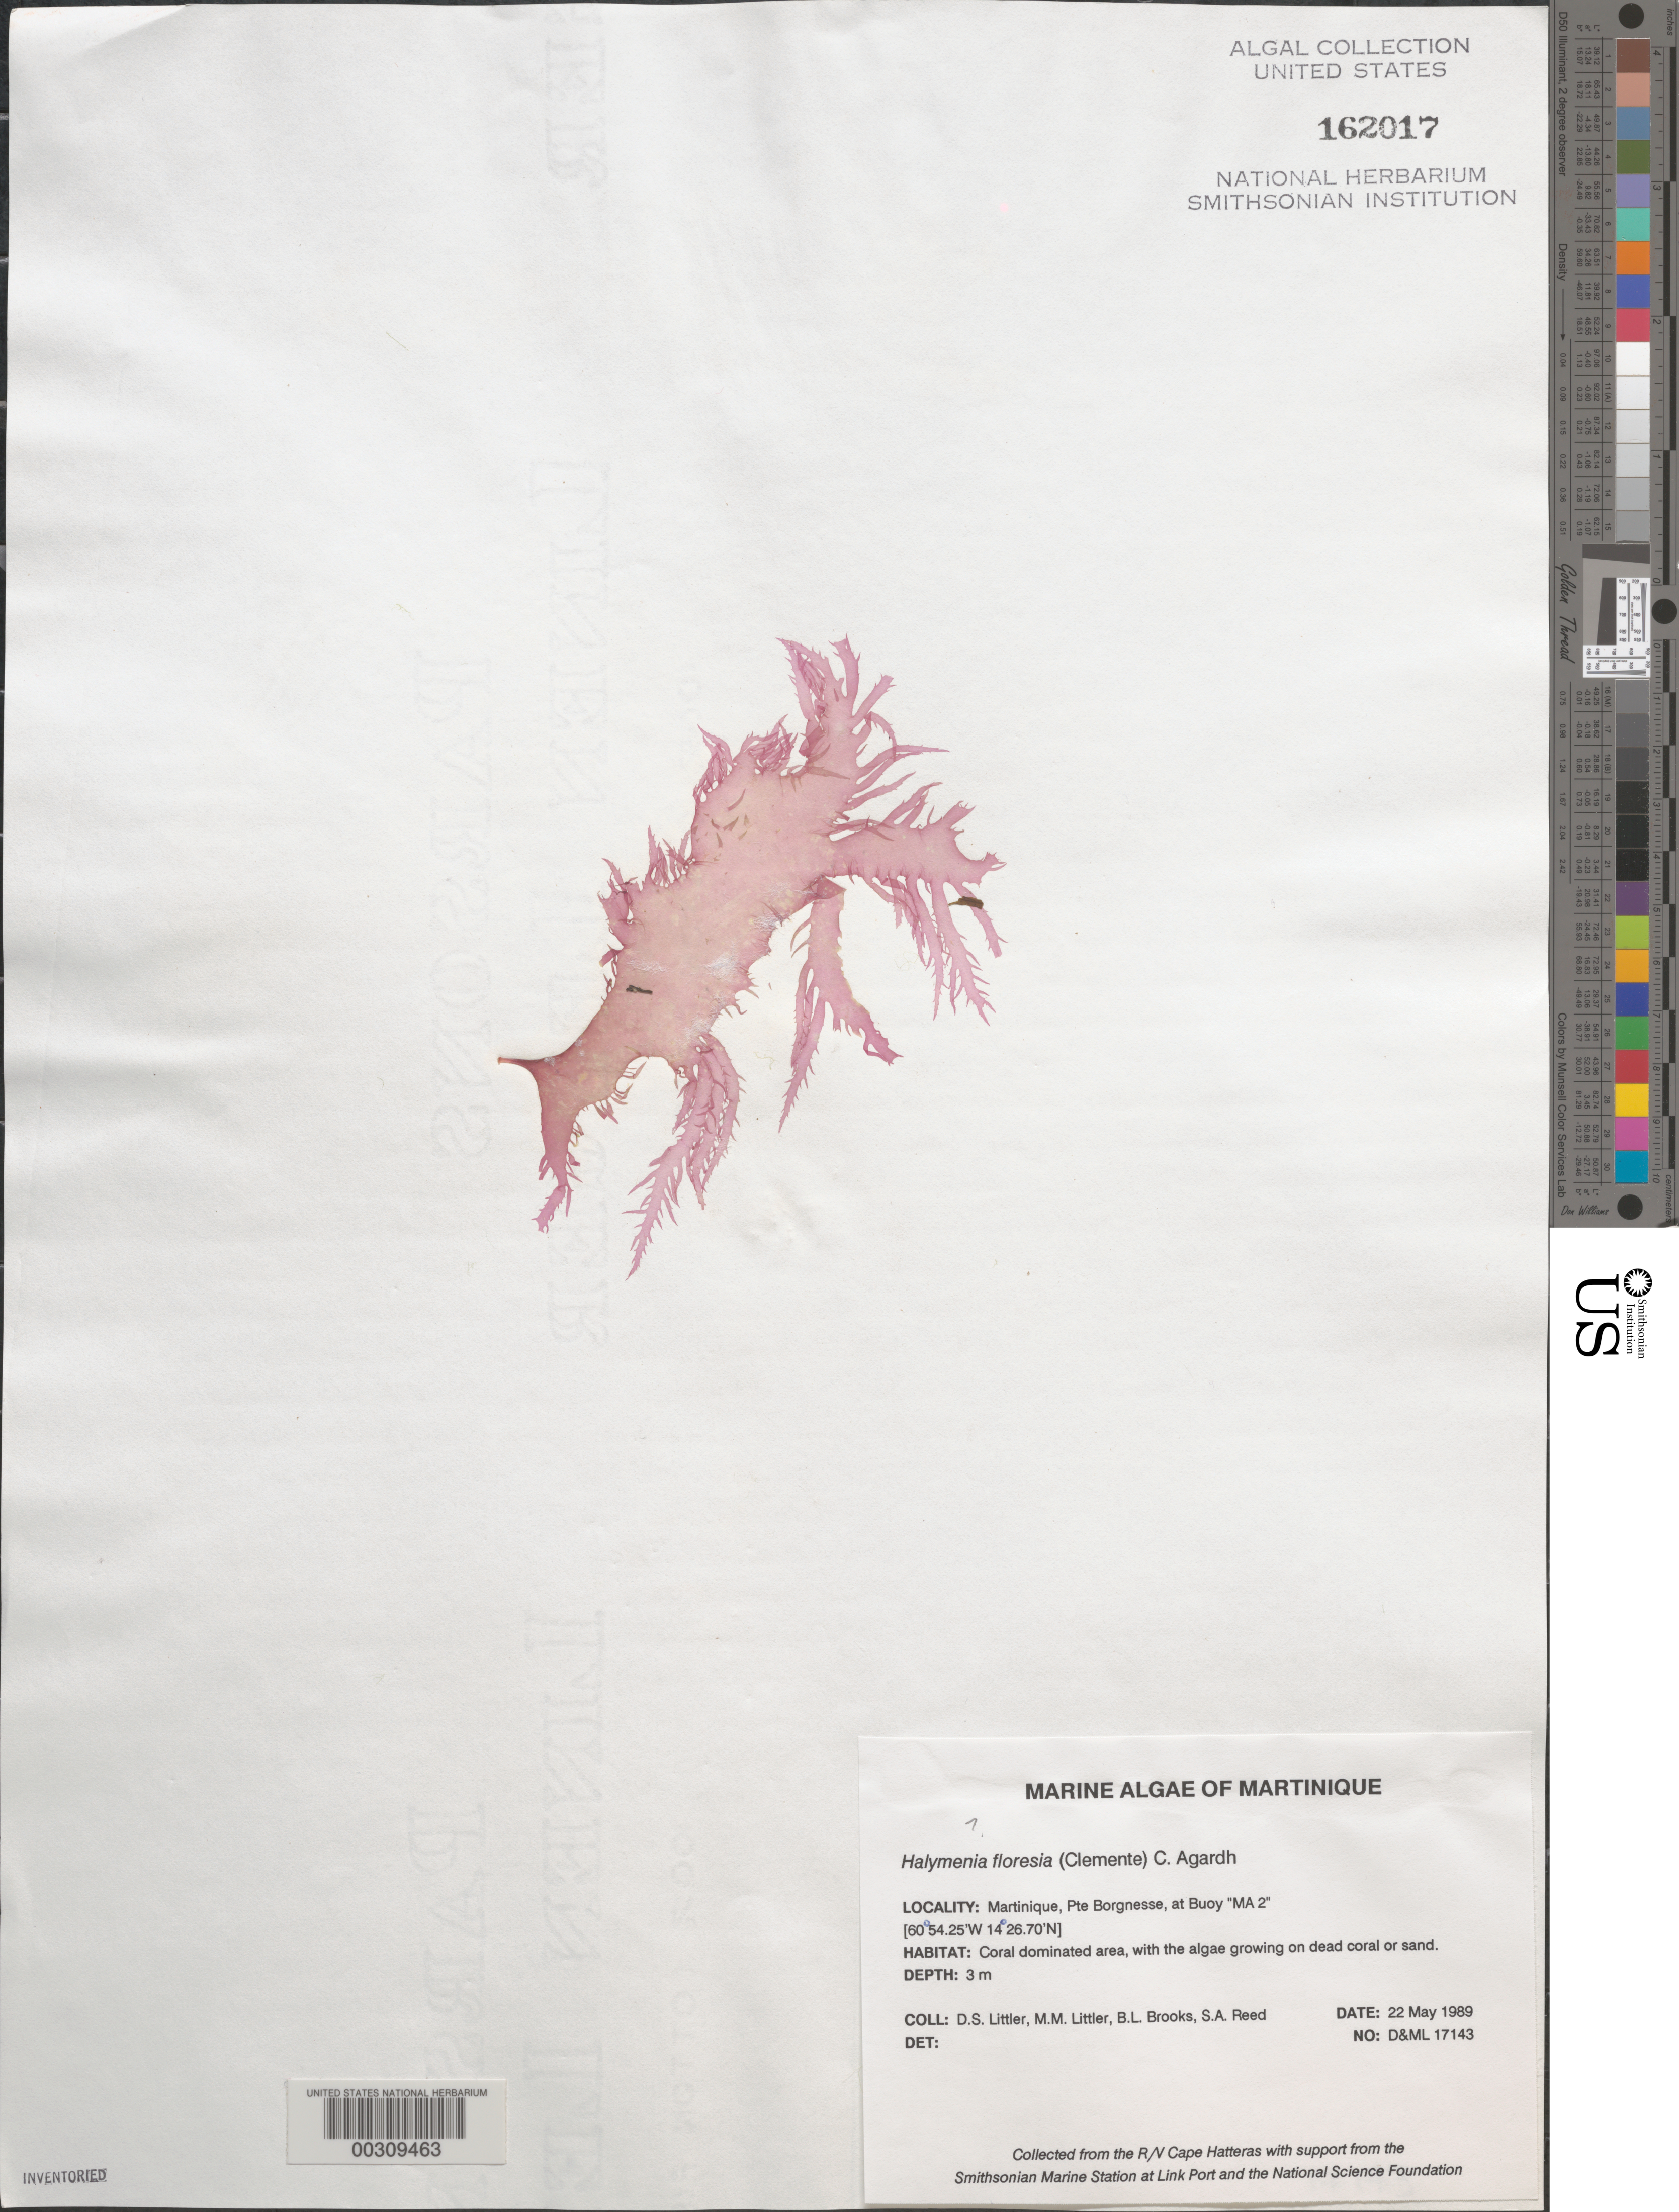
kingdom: Plantae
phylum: Rhodophyta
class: Florideophyceae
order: Halymeniales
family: Halymeniaceae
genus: Halymenia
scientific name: Halymenia floresii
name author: (Clemente) C. Agardh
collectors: D. S. Littler, M. M. Littler, B. Brooks & S. Reed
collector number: D&ML 17143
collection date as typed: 22 May 1989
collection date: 1989-05-22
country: Martinique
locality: Pointe Borgnesse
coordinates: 14 26.70 N, 60 54.25' W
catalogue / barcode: US 162017